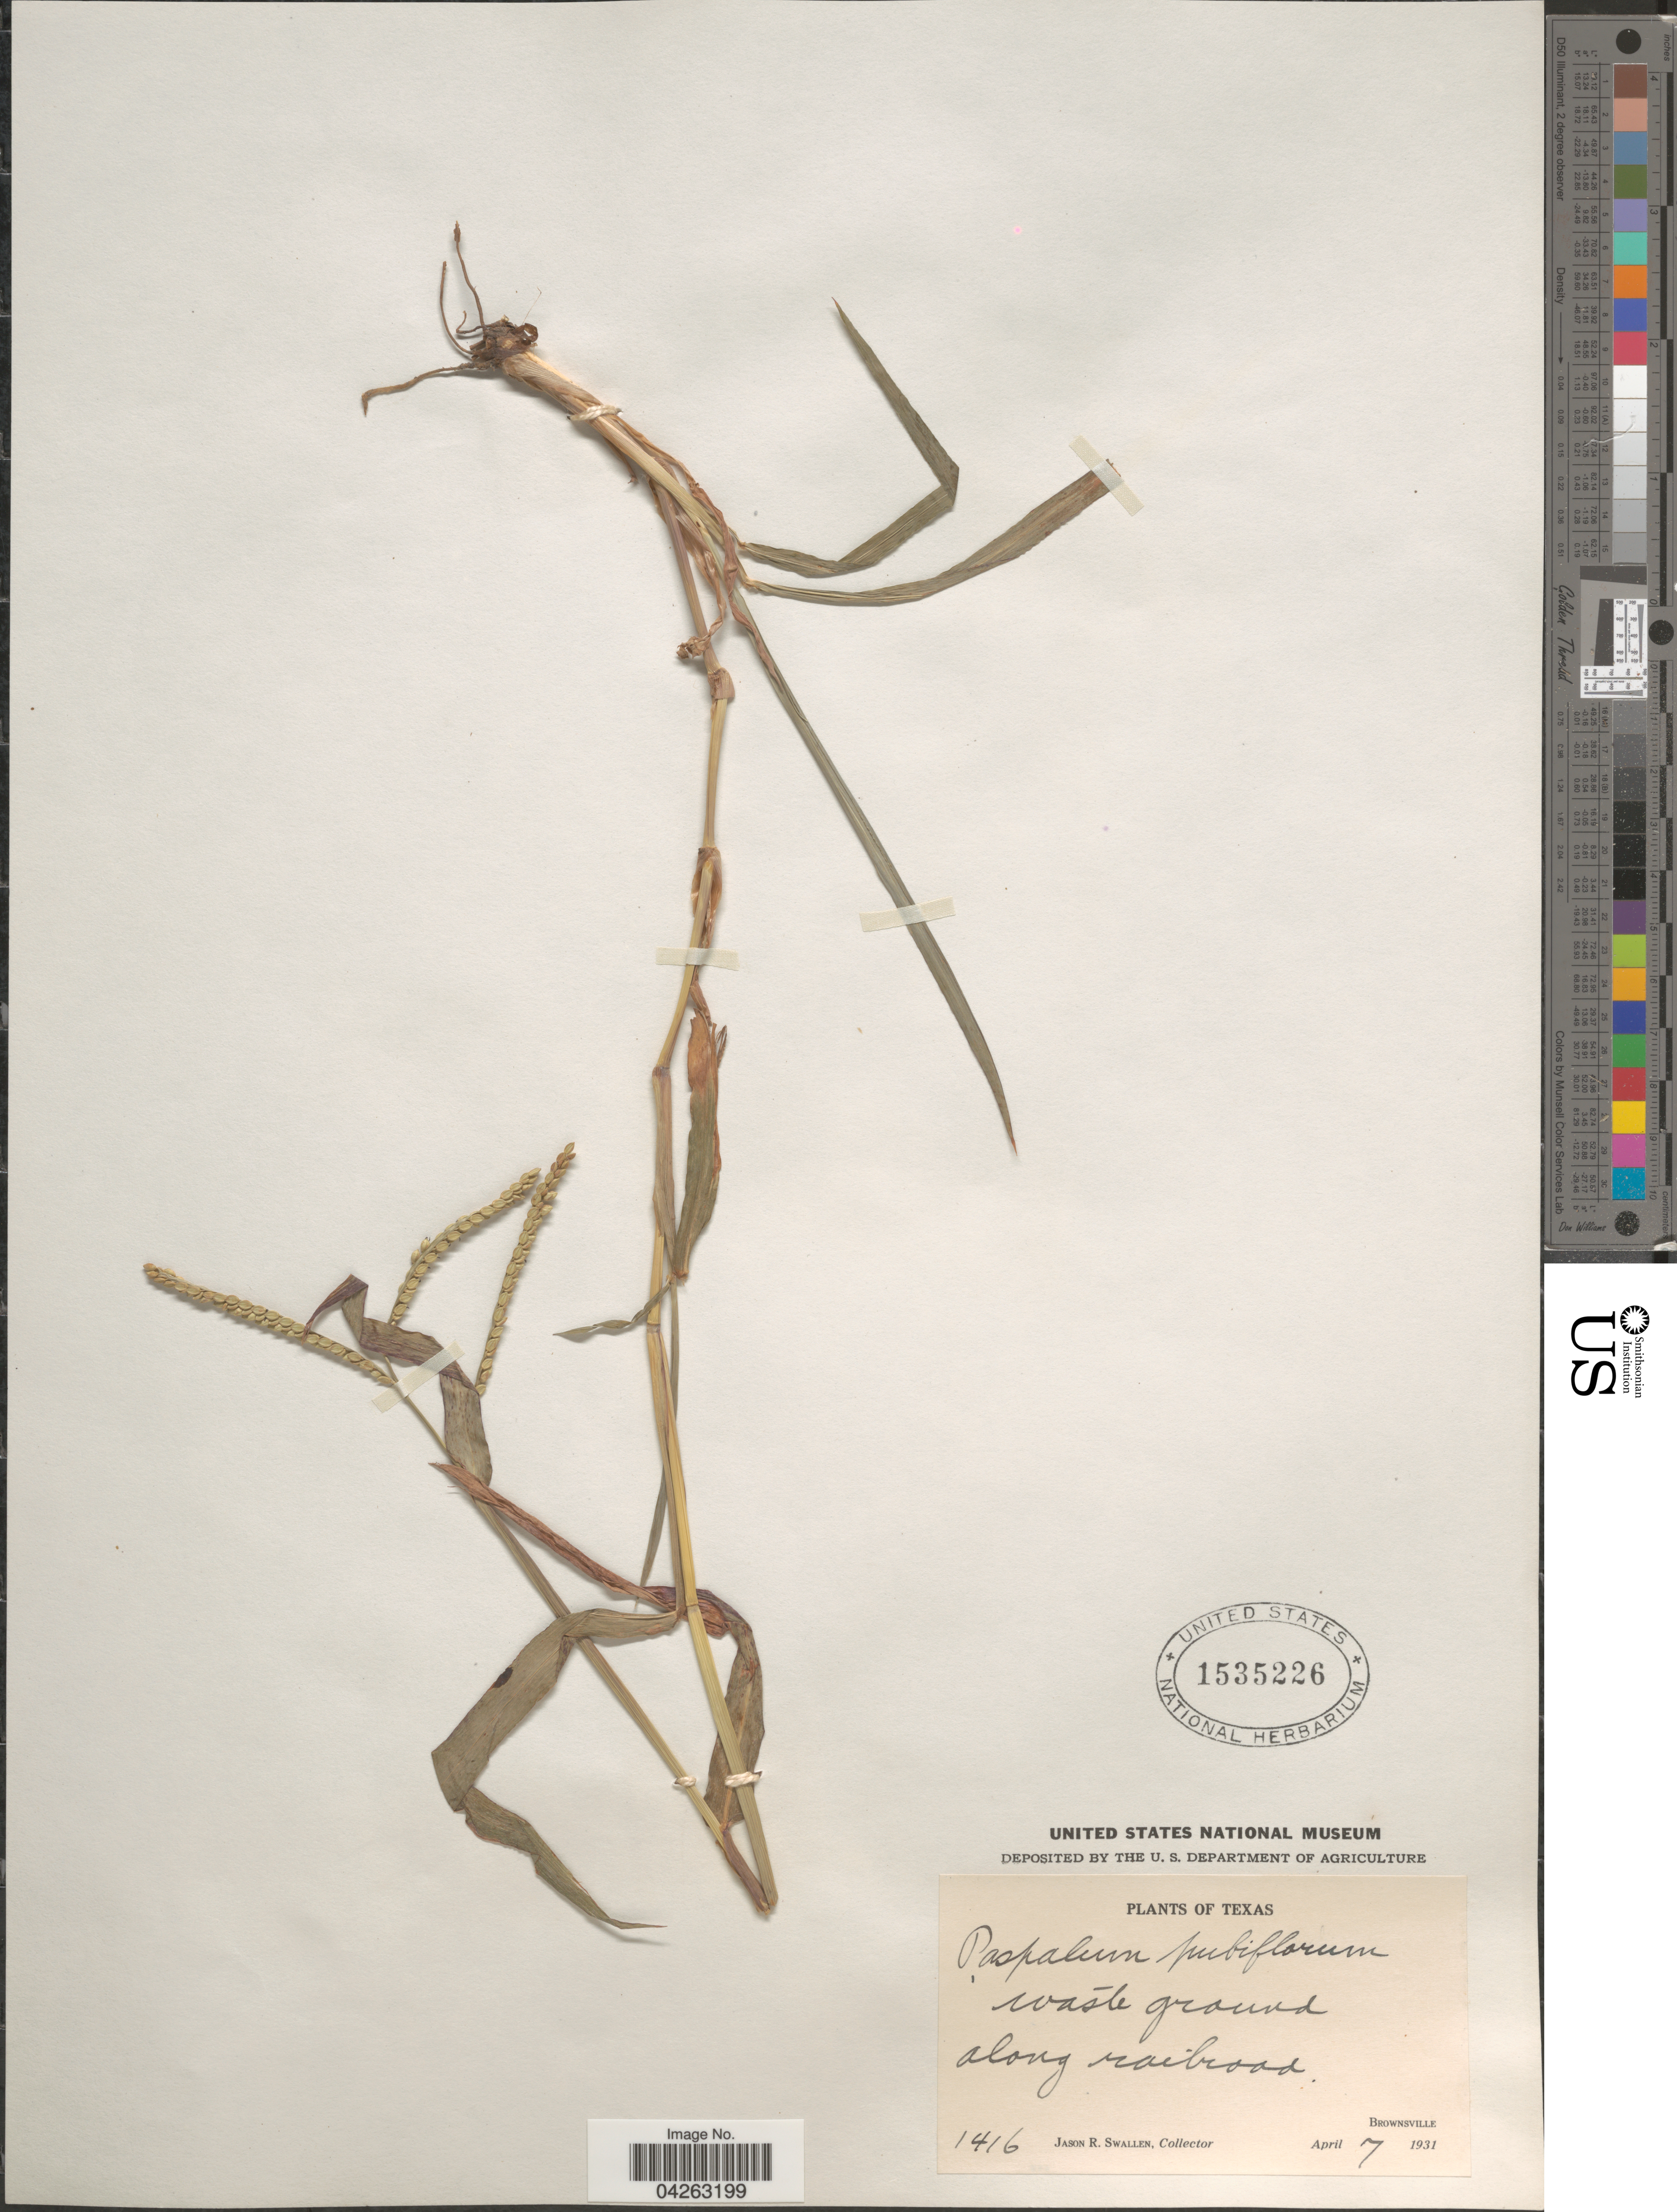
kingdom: Plantae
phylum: Tracheophyta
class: Liliopsida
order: Poales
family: Poaceae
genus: Paspalum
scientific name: Paspalum pubiflorum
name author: Rupr. ex E. Fourn.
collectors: J. R. Swallen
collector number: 1416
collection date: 1931-04-07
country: United States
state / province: Texas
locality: Brownsville.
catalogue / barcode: US 1535226